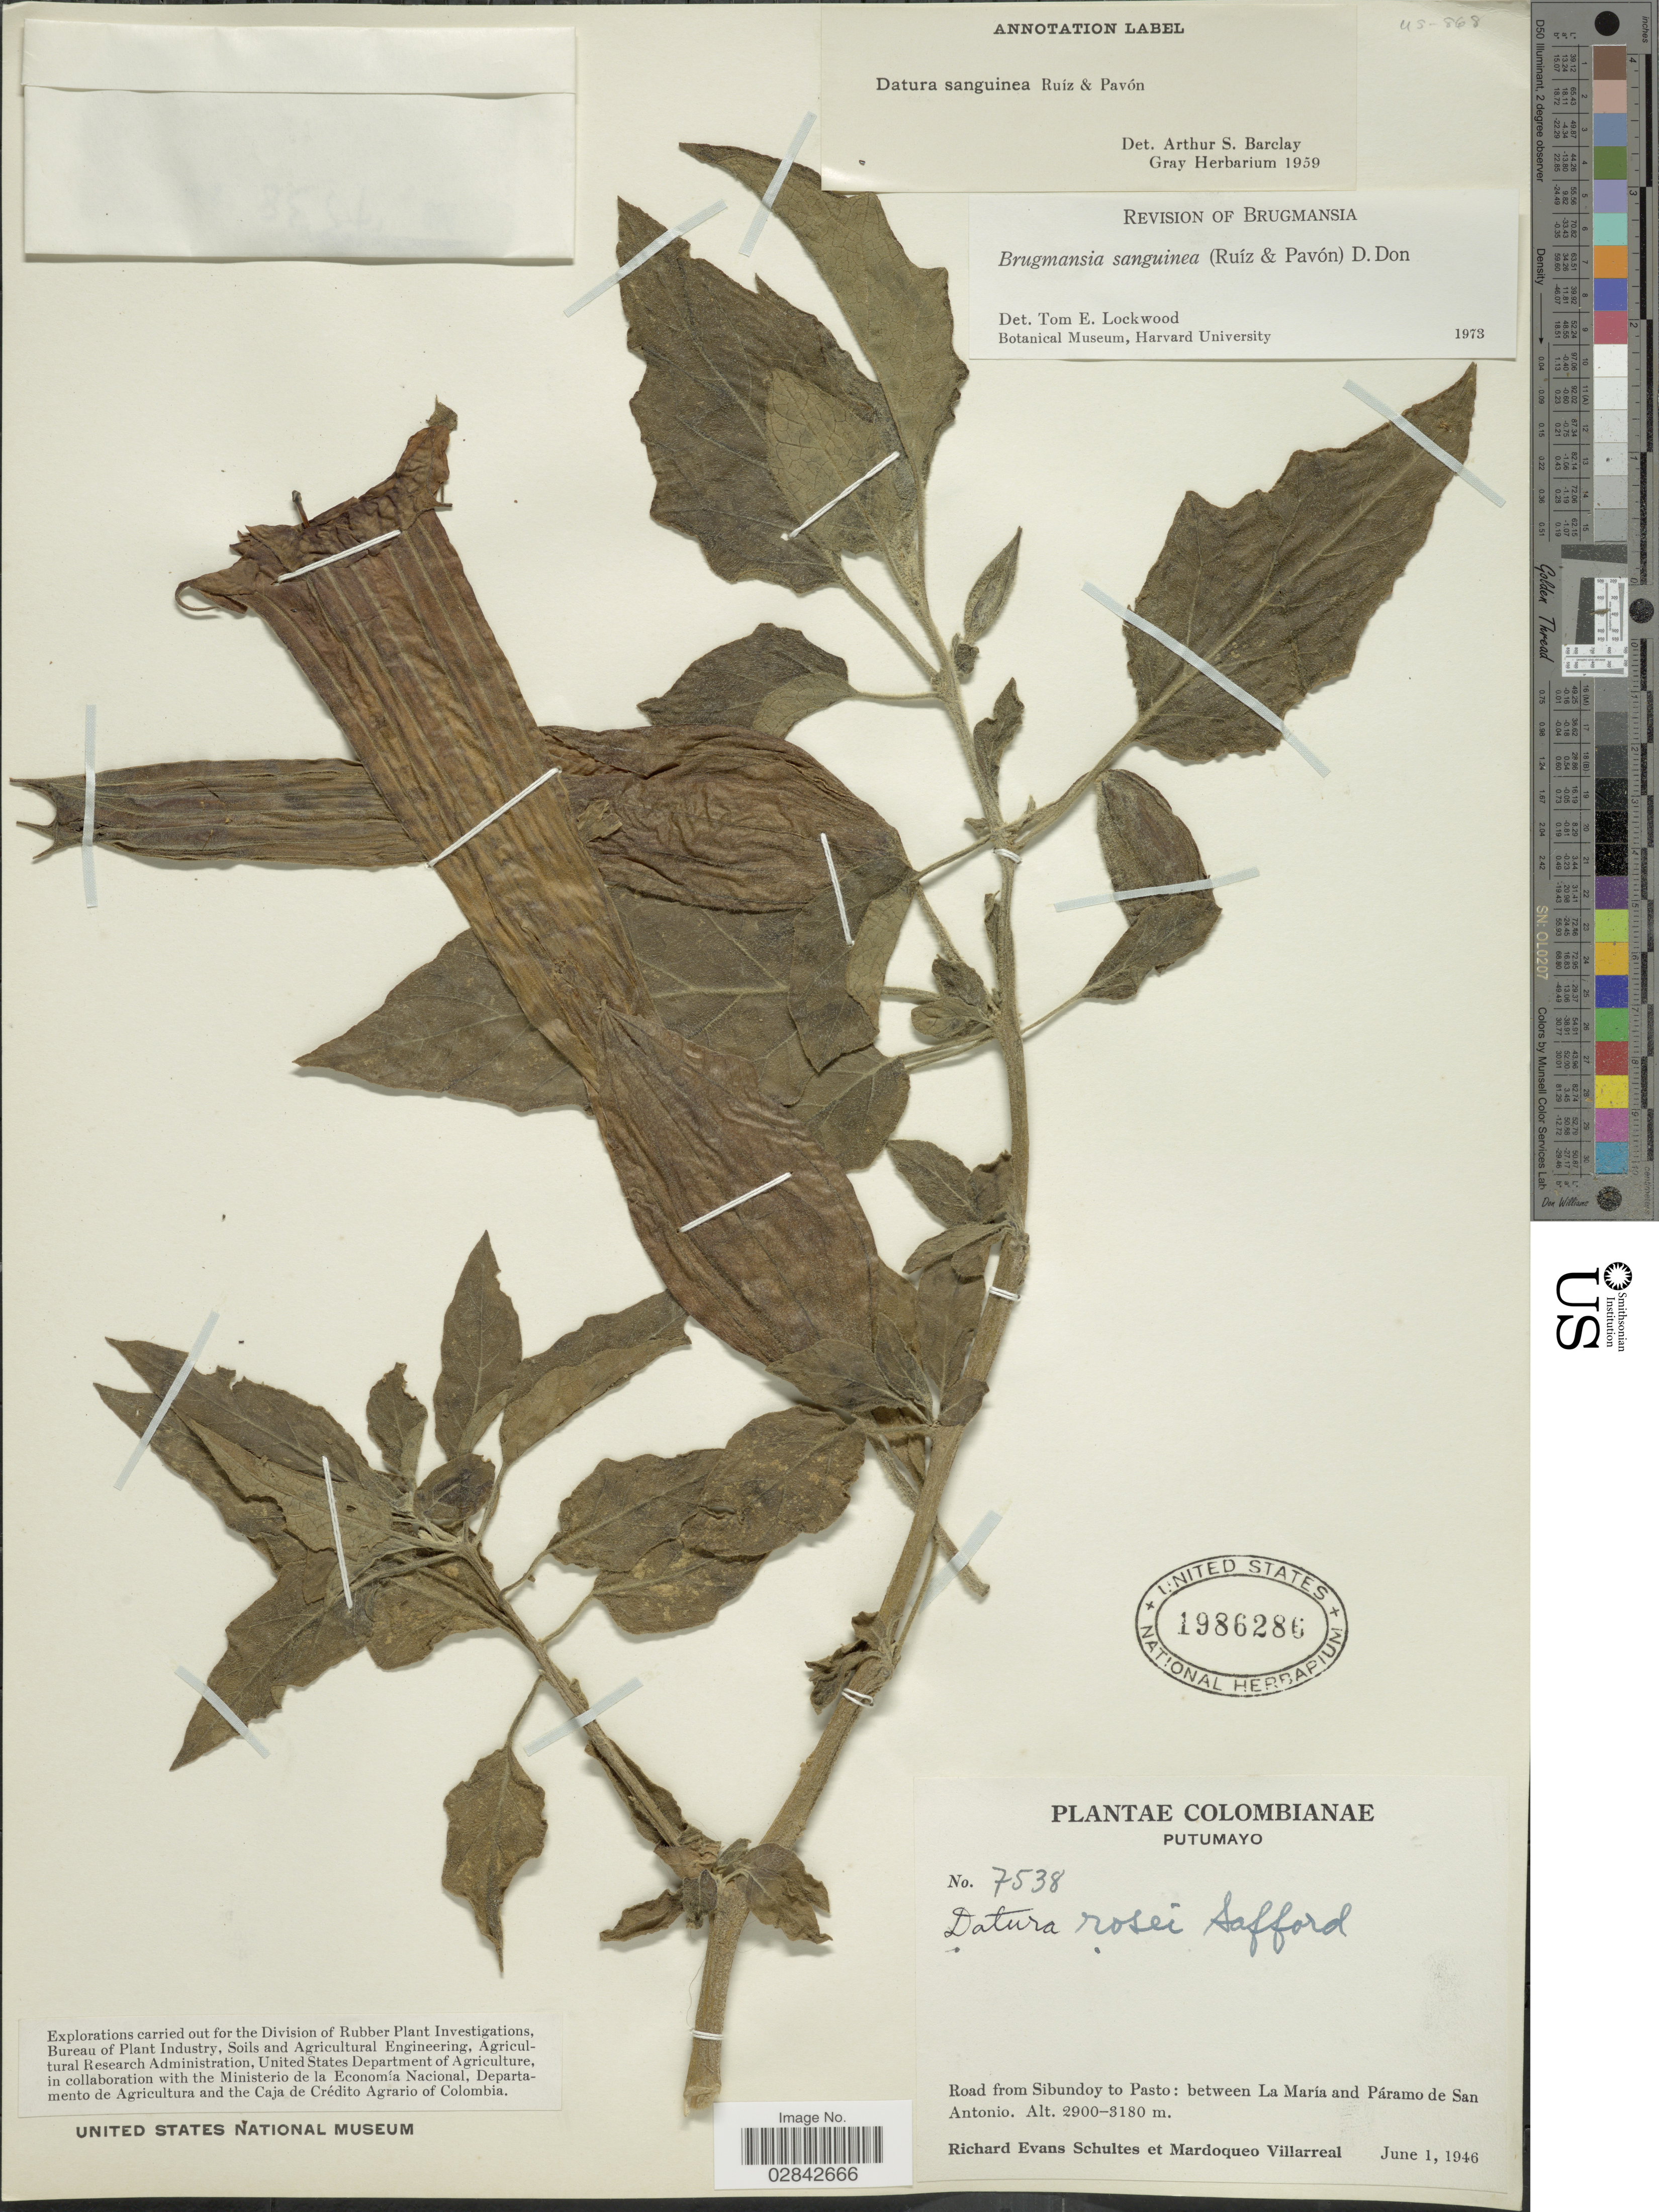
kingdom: Plantae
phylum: Tracheophyta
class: Magnoliopsida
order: Solanales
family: Solanaceae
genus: Brugmansia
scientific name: Brugmansia sanguinea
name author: (Ruiz & Pav.) D. Don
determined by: Lockwood, T. E.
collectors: R. E. Schultes & M. Villarreal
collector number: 7538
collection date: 1946-06-01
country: Colombia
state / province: Putumayo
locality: Road from Sibundoy to Pasto: between La María and Páramo de San Antonio.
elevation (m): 2900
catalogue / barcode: US 1986286